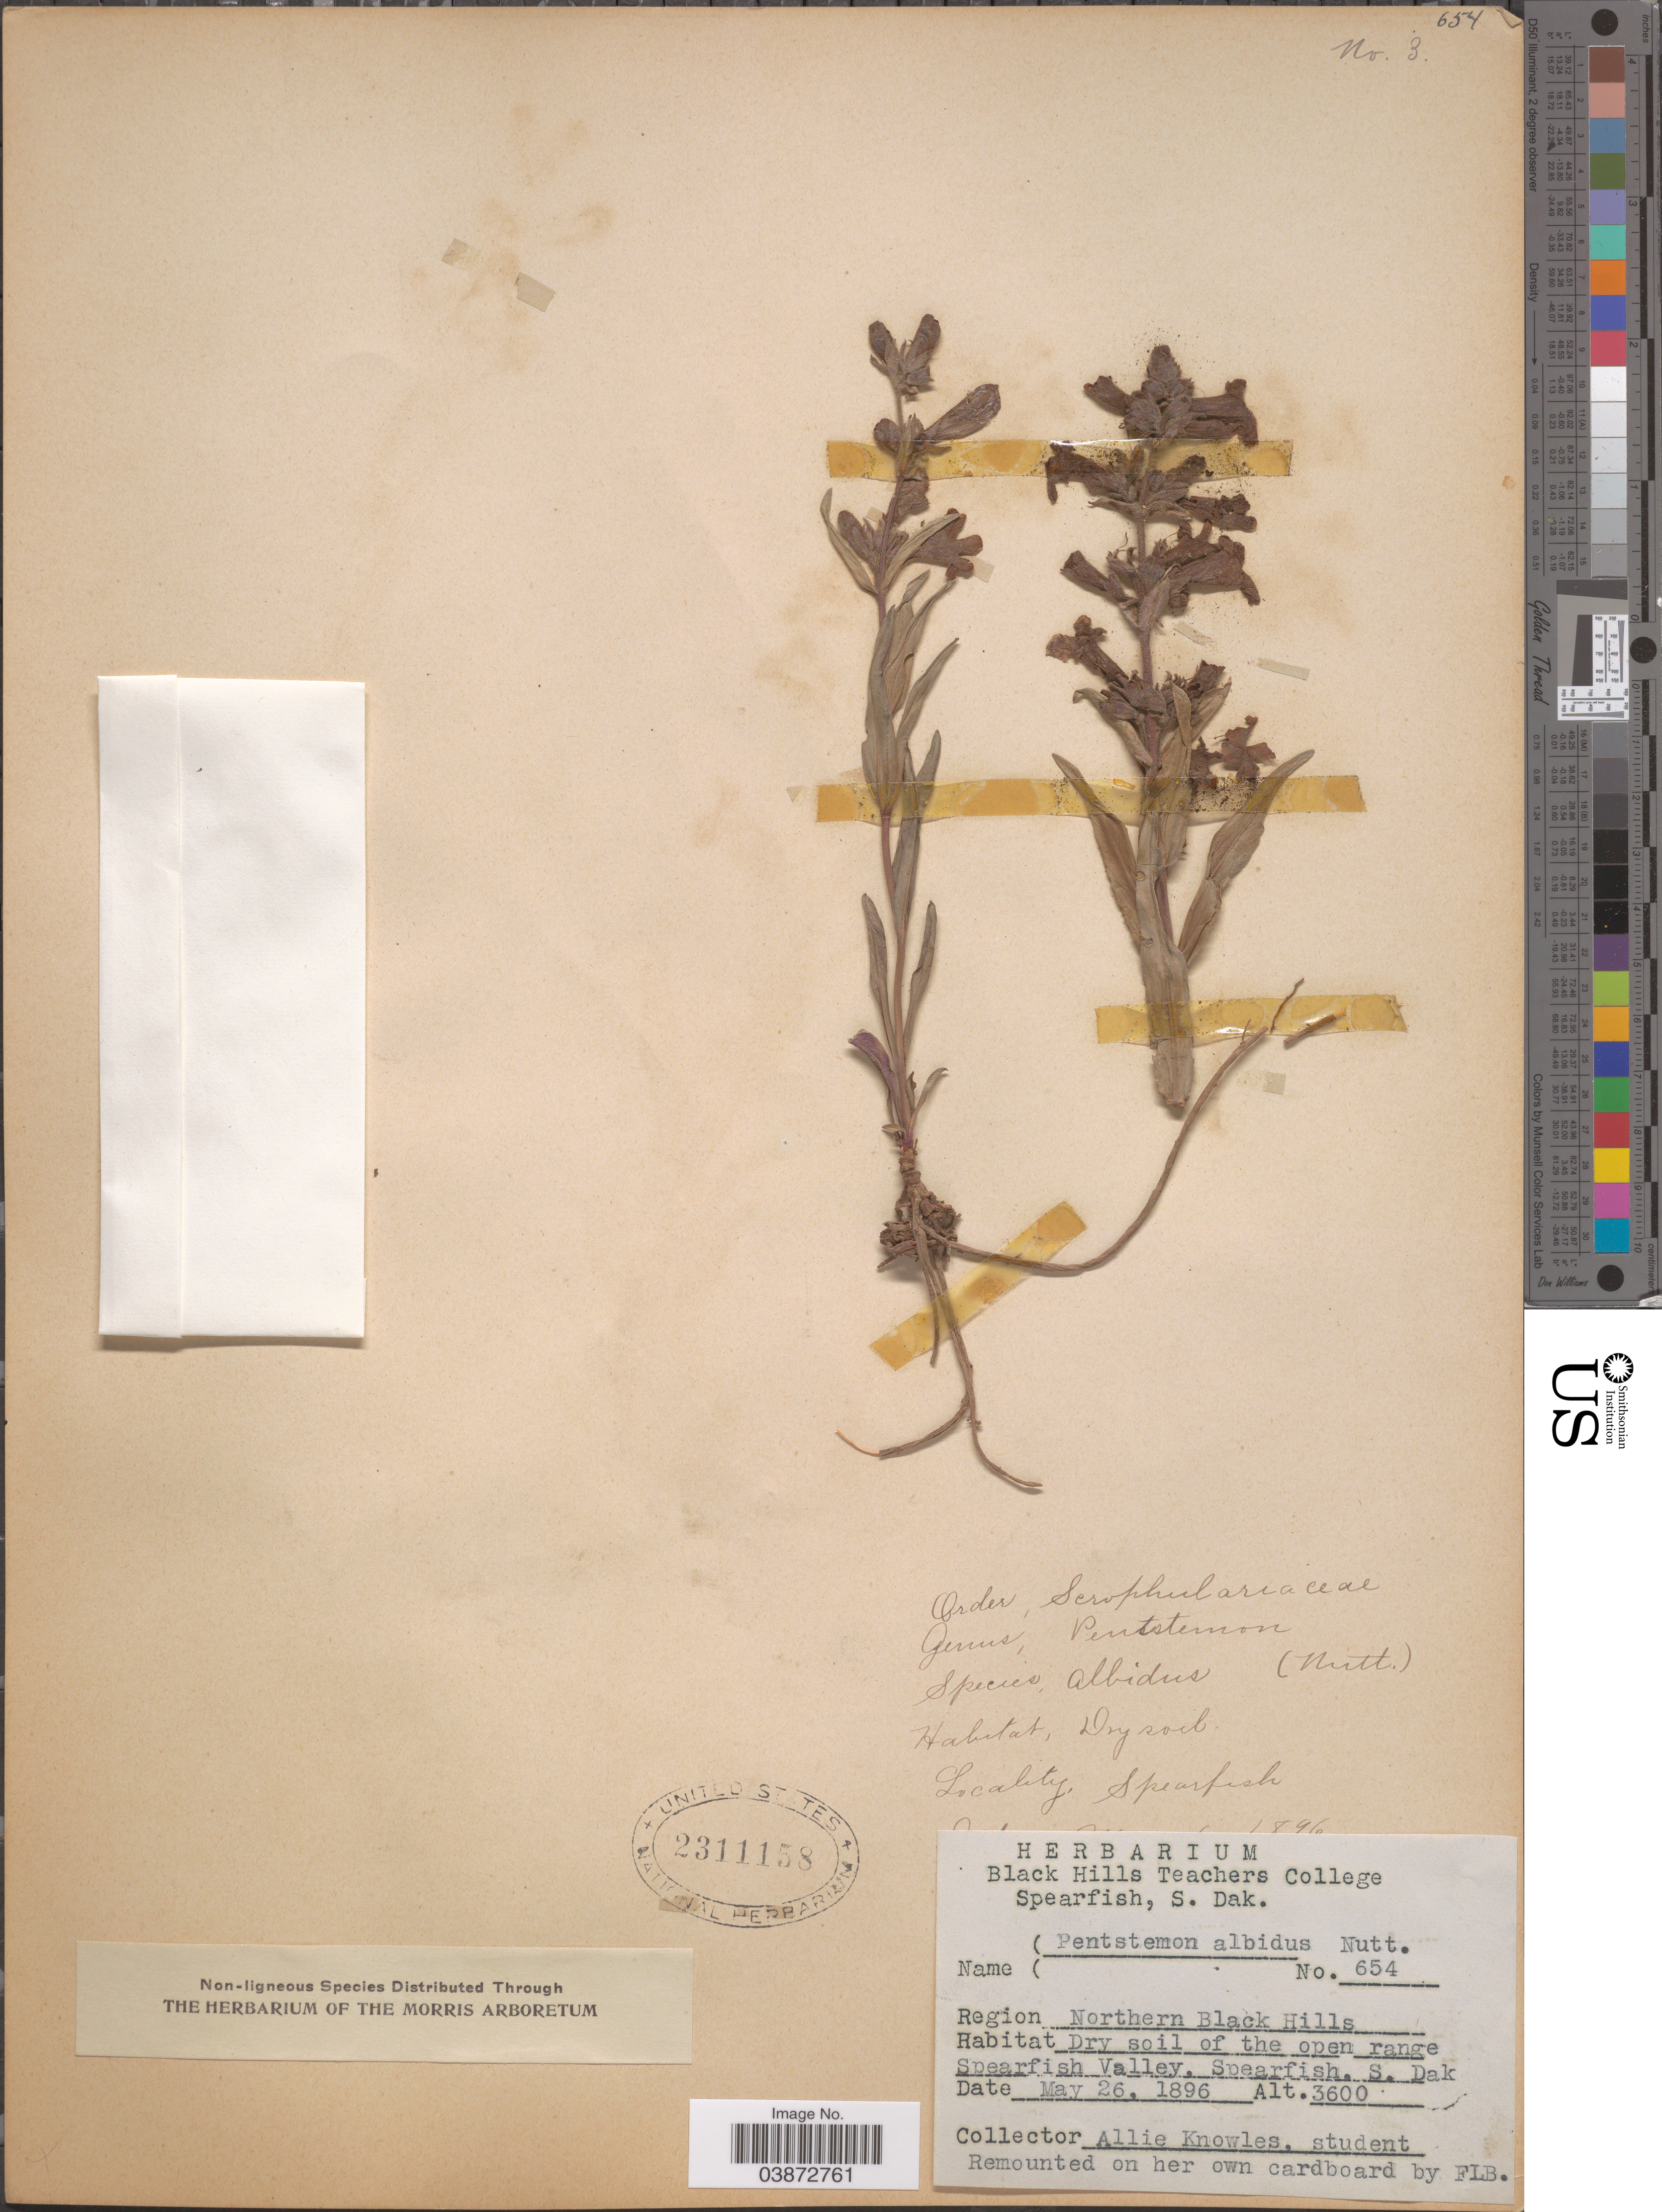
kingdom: Plantae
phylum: Tracheophyta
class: Magnoliopsida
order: Lamiales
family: Plantaginaceae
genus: Penstemon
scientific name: Penstemon albidus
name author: Nutt.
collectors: A. Knowles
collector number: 654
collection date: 1896-05-26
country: United States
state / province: South Dakota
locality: Region Northern Black Hills. Spearfish Valley, Spearfish.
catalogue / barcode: US 2311158